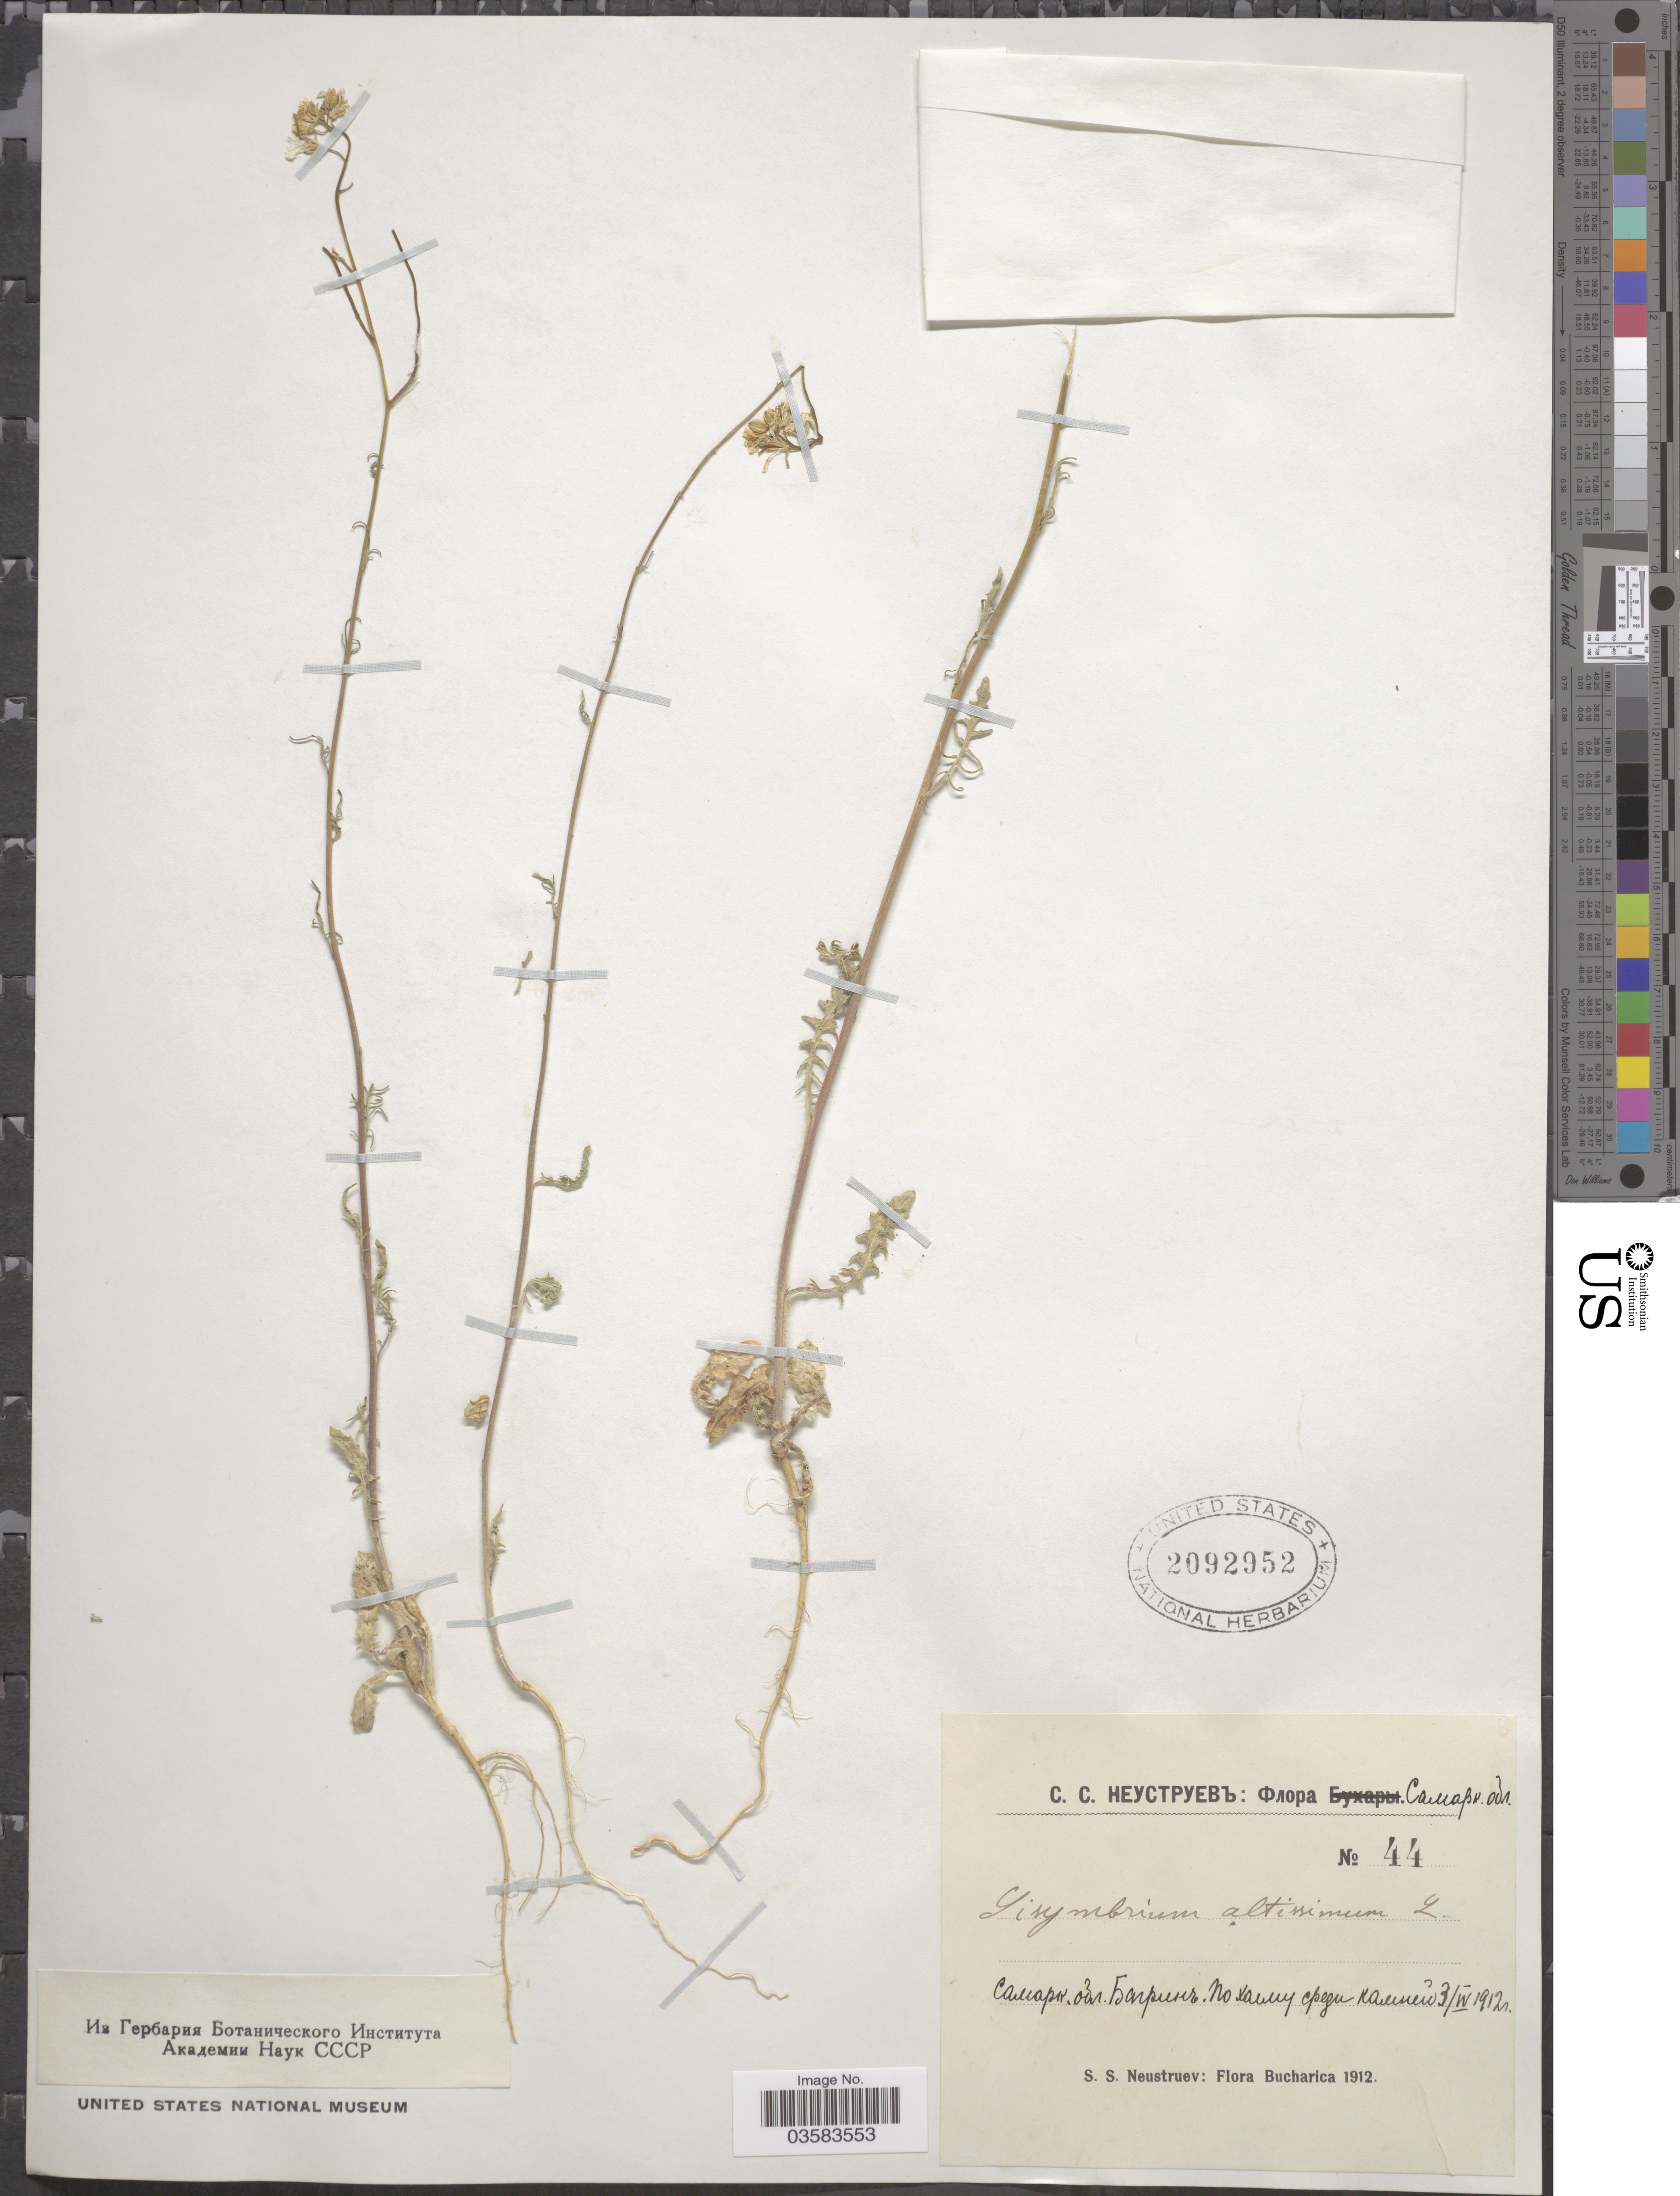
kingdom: Plantae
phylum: Tracheophyta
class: Magnoliopsida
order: Brassicales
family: Brassicaceae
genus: Sisymbrium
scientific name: Sisymbrium altissimum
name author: L.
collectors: S. Neustruev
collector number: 44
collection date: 1912-04-03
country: Uzbekistan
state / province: Samarqand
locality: Bagrin, Bucharia.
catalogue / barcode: US 2092952